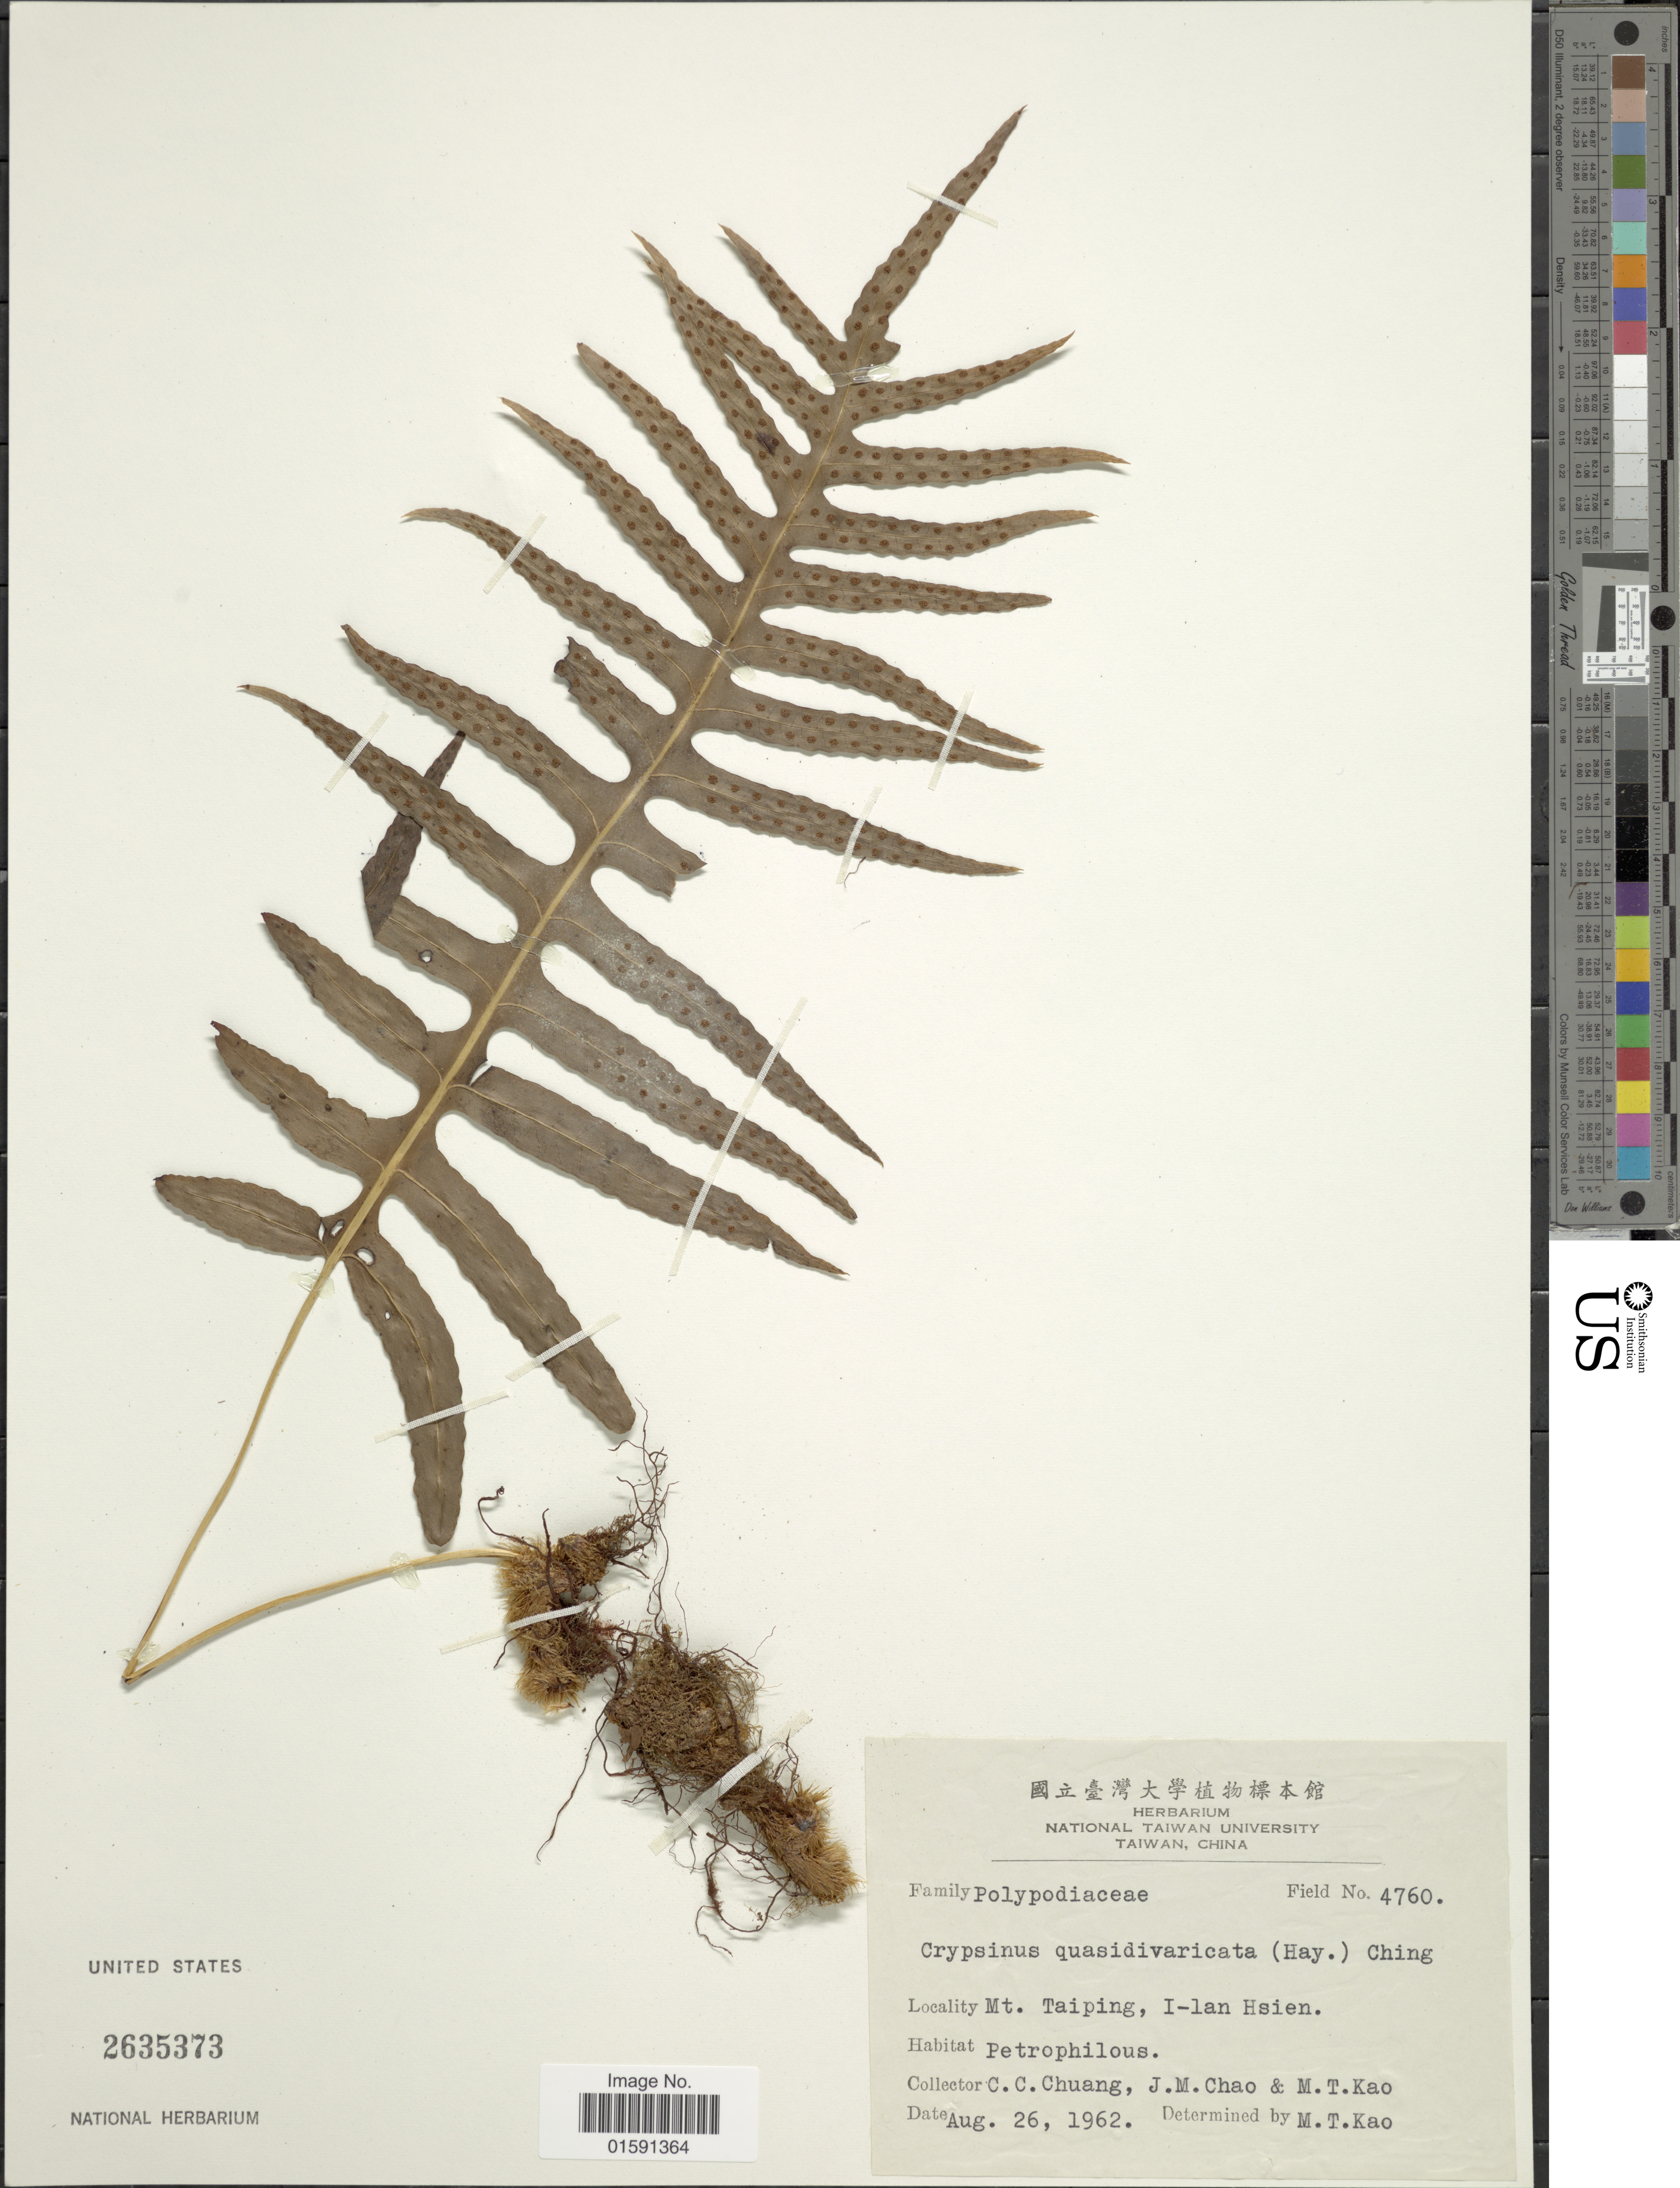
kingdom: Plantae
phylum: Tracheophyta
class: Polypodiopsida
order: Polypodiales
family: Polypodiaceae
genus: Selliguea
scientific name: Selliguea quasidivaricata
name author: (Hayata) H. Ohashi & K. Ohashi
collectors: C. C. Chuang, J. Chao & M. T. Kao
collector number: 4760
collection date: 1962-08-26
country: Taiwan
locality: Mt. Taiping, I-Lan Hsien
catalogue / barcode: US 2635373